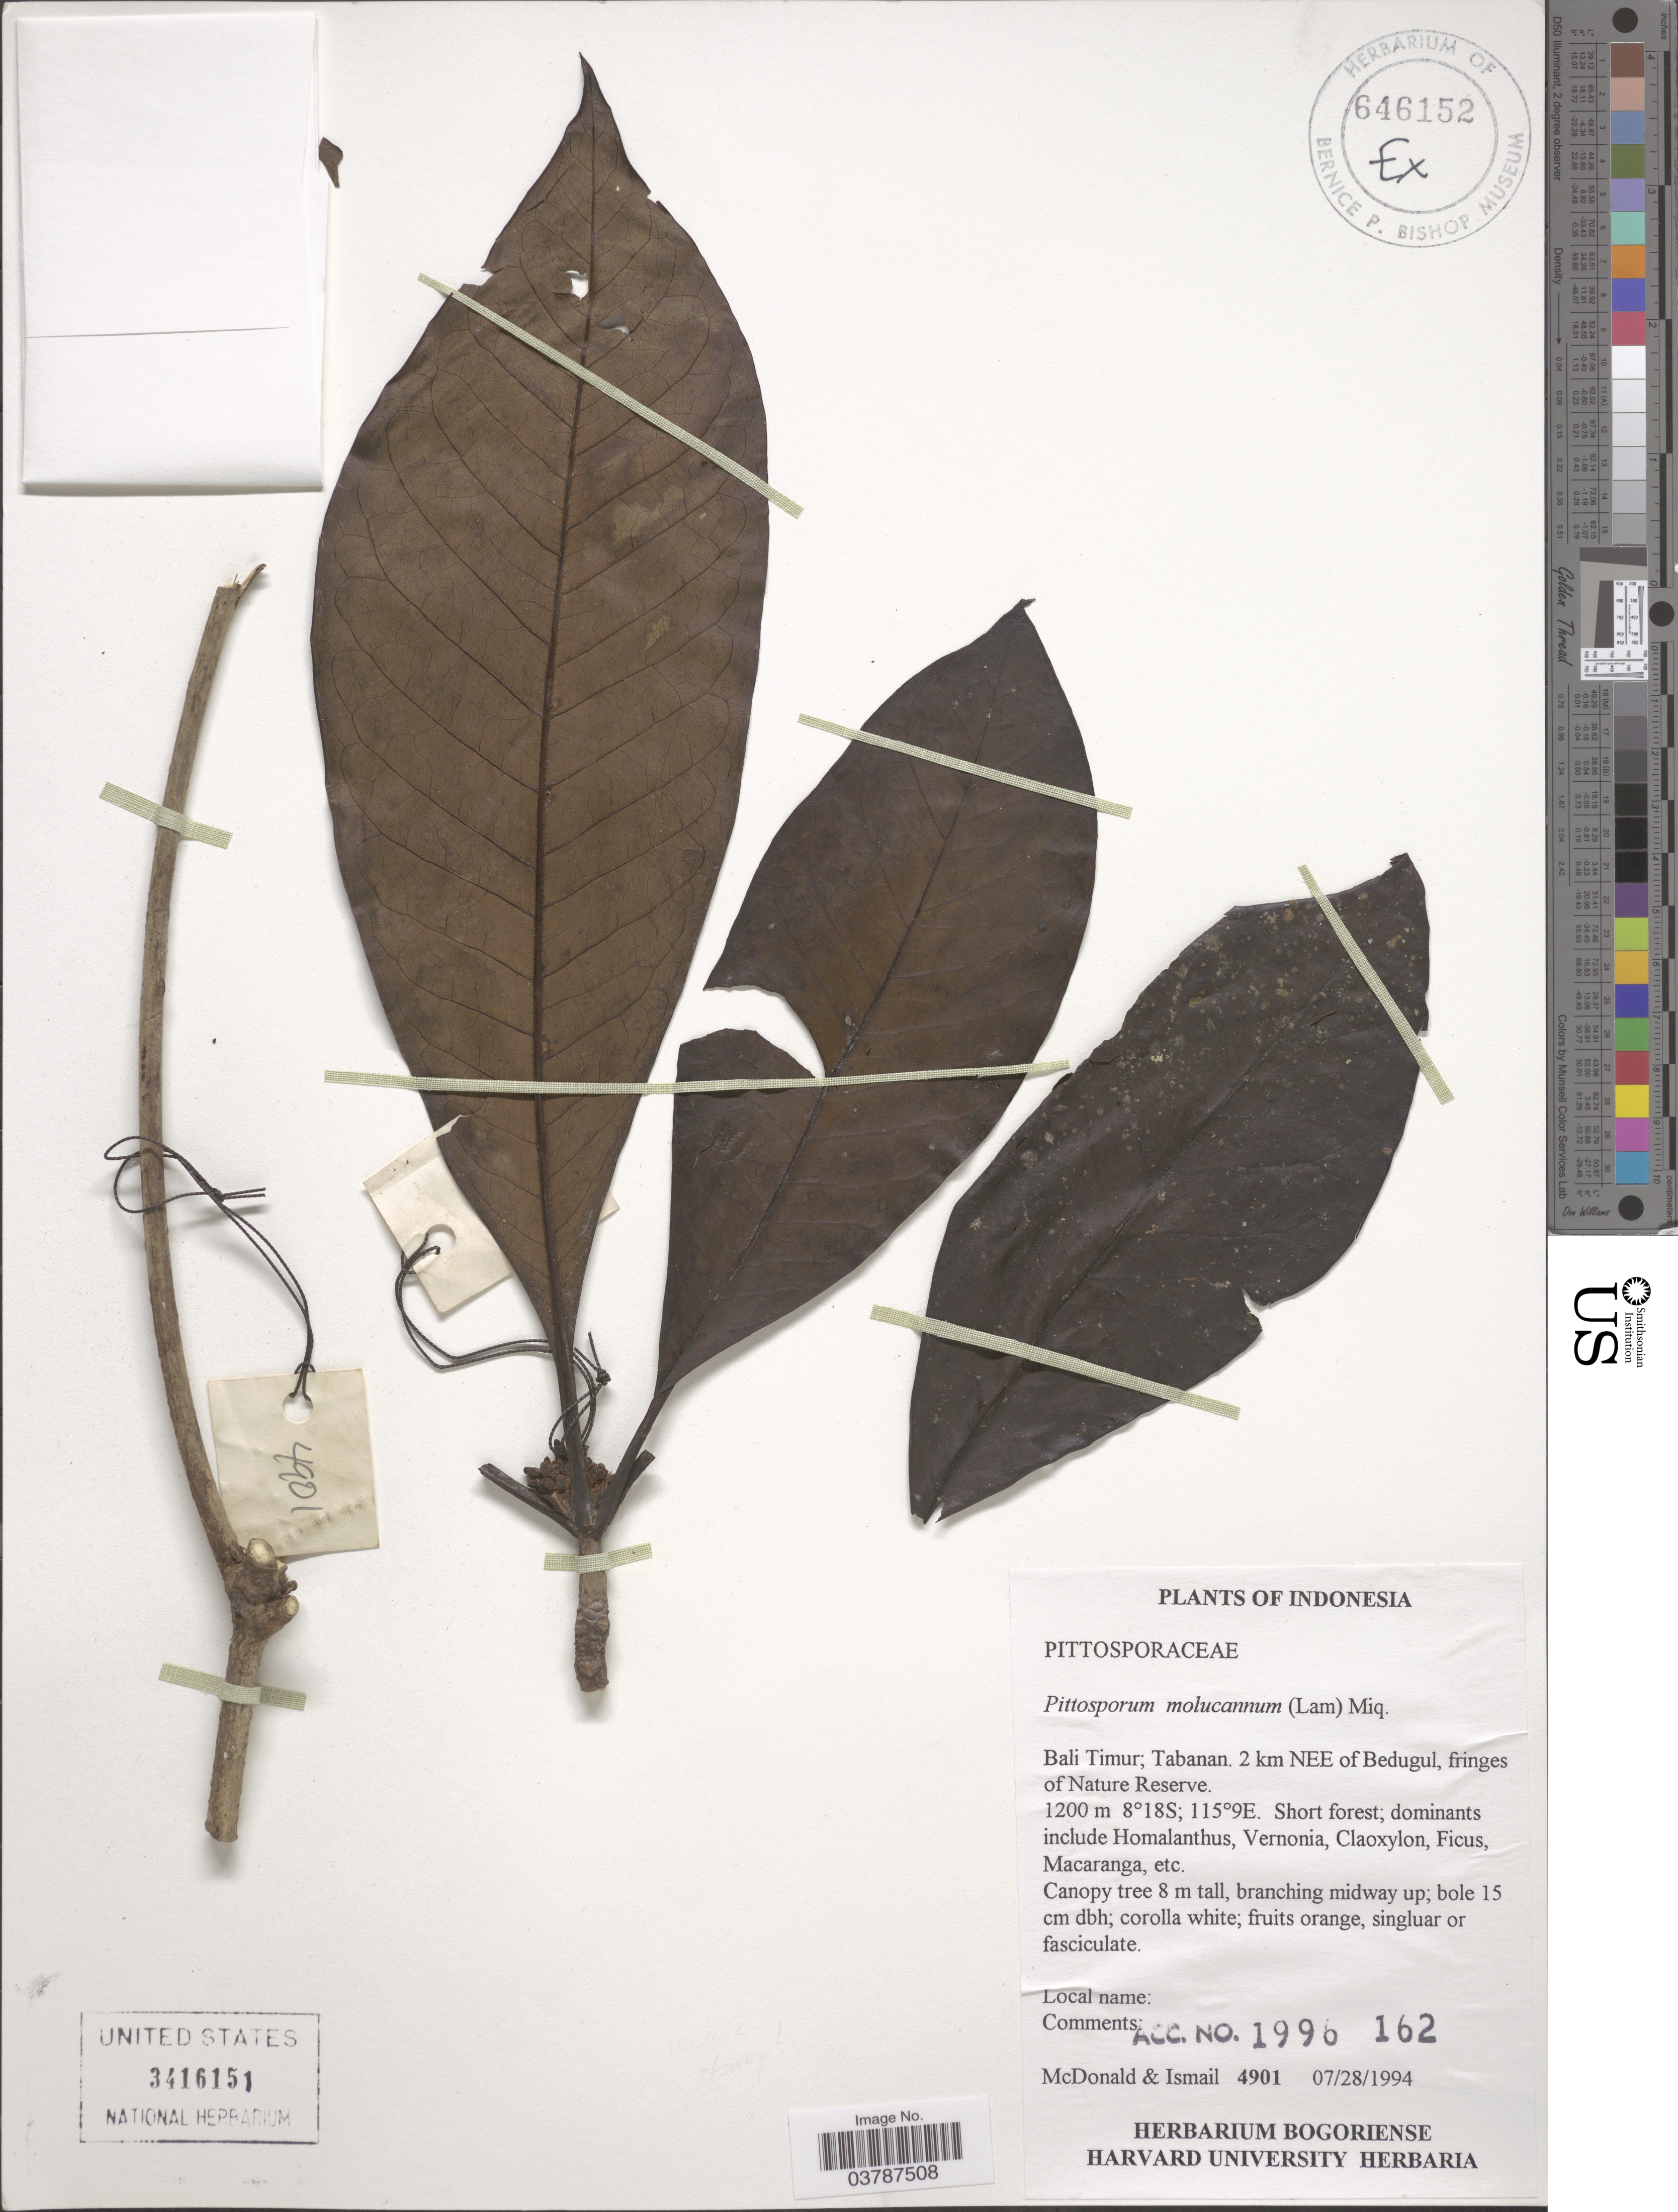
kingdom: Plantae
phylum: Tracheophyta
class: Magnoliopsida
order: Apiales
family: Pittosporaceae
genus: Pittosporum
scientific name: Pittosporum moluccanum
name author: (Lam.) Miq.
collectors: -. McDonald & Ismail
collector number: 4901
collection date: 1994-07-28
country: Indonesia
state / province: Nusa Tenggara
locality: Bali Timur; Tabanan 2 km NEE of Bedugul, fringes of Nature Reserve.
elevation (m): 1200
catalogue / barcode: US 3416151